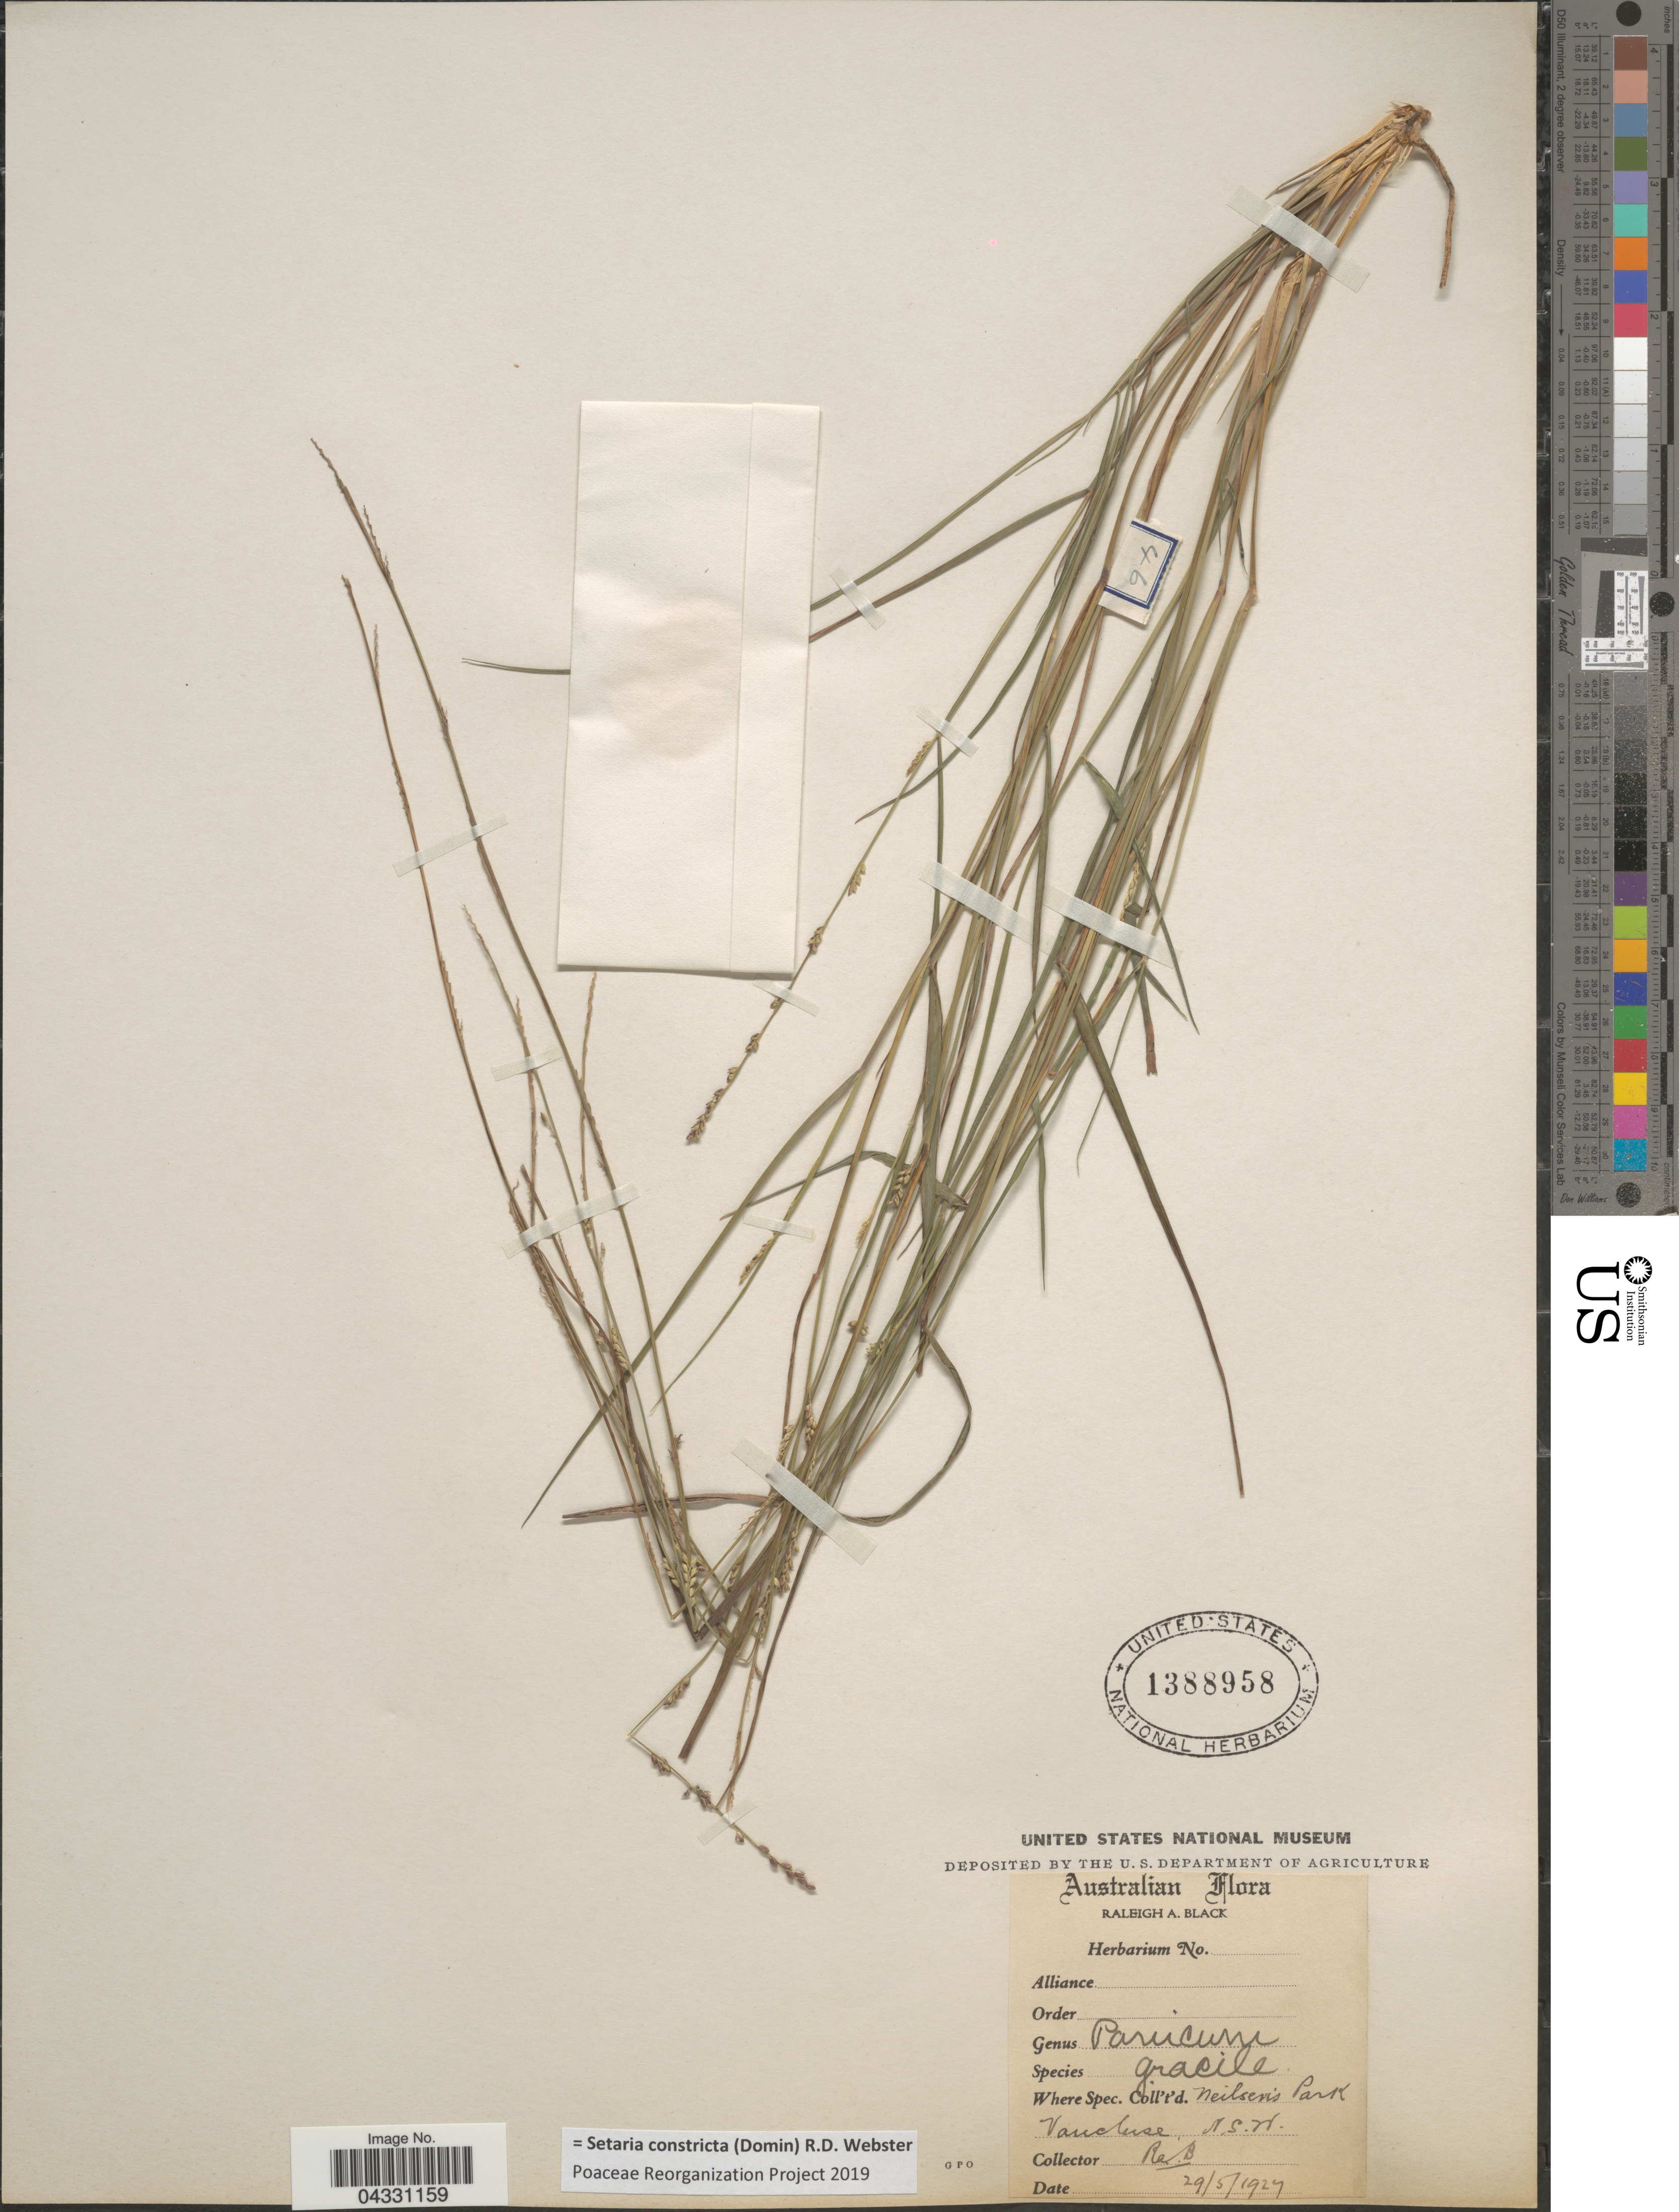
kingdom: Plantae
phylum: Tracheophyta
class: Liliopsida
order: Poales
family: Poaceae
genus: Setaria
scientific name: Setaria constricta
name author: (Domin) R.D. Webster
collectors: R. A. Black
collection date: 1927-05-29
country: Australia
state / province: New South Wales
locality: Neilsen's Park. Vaucluse.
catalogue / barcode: US 1388958